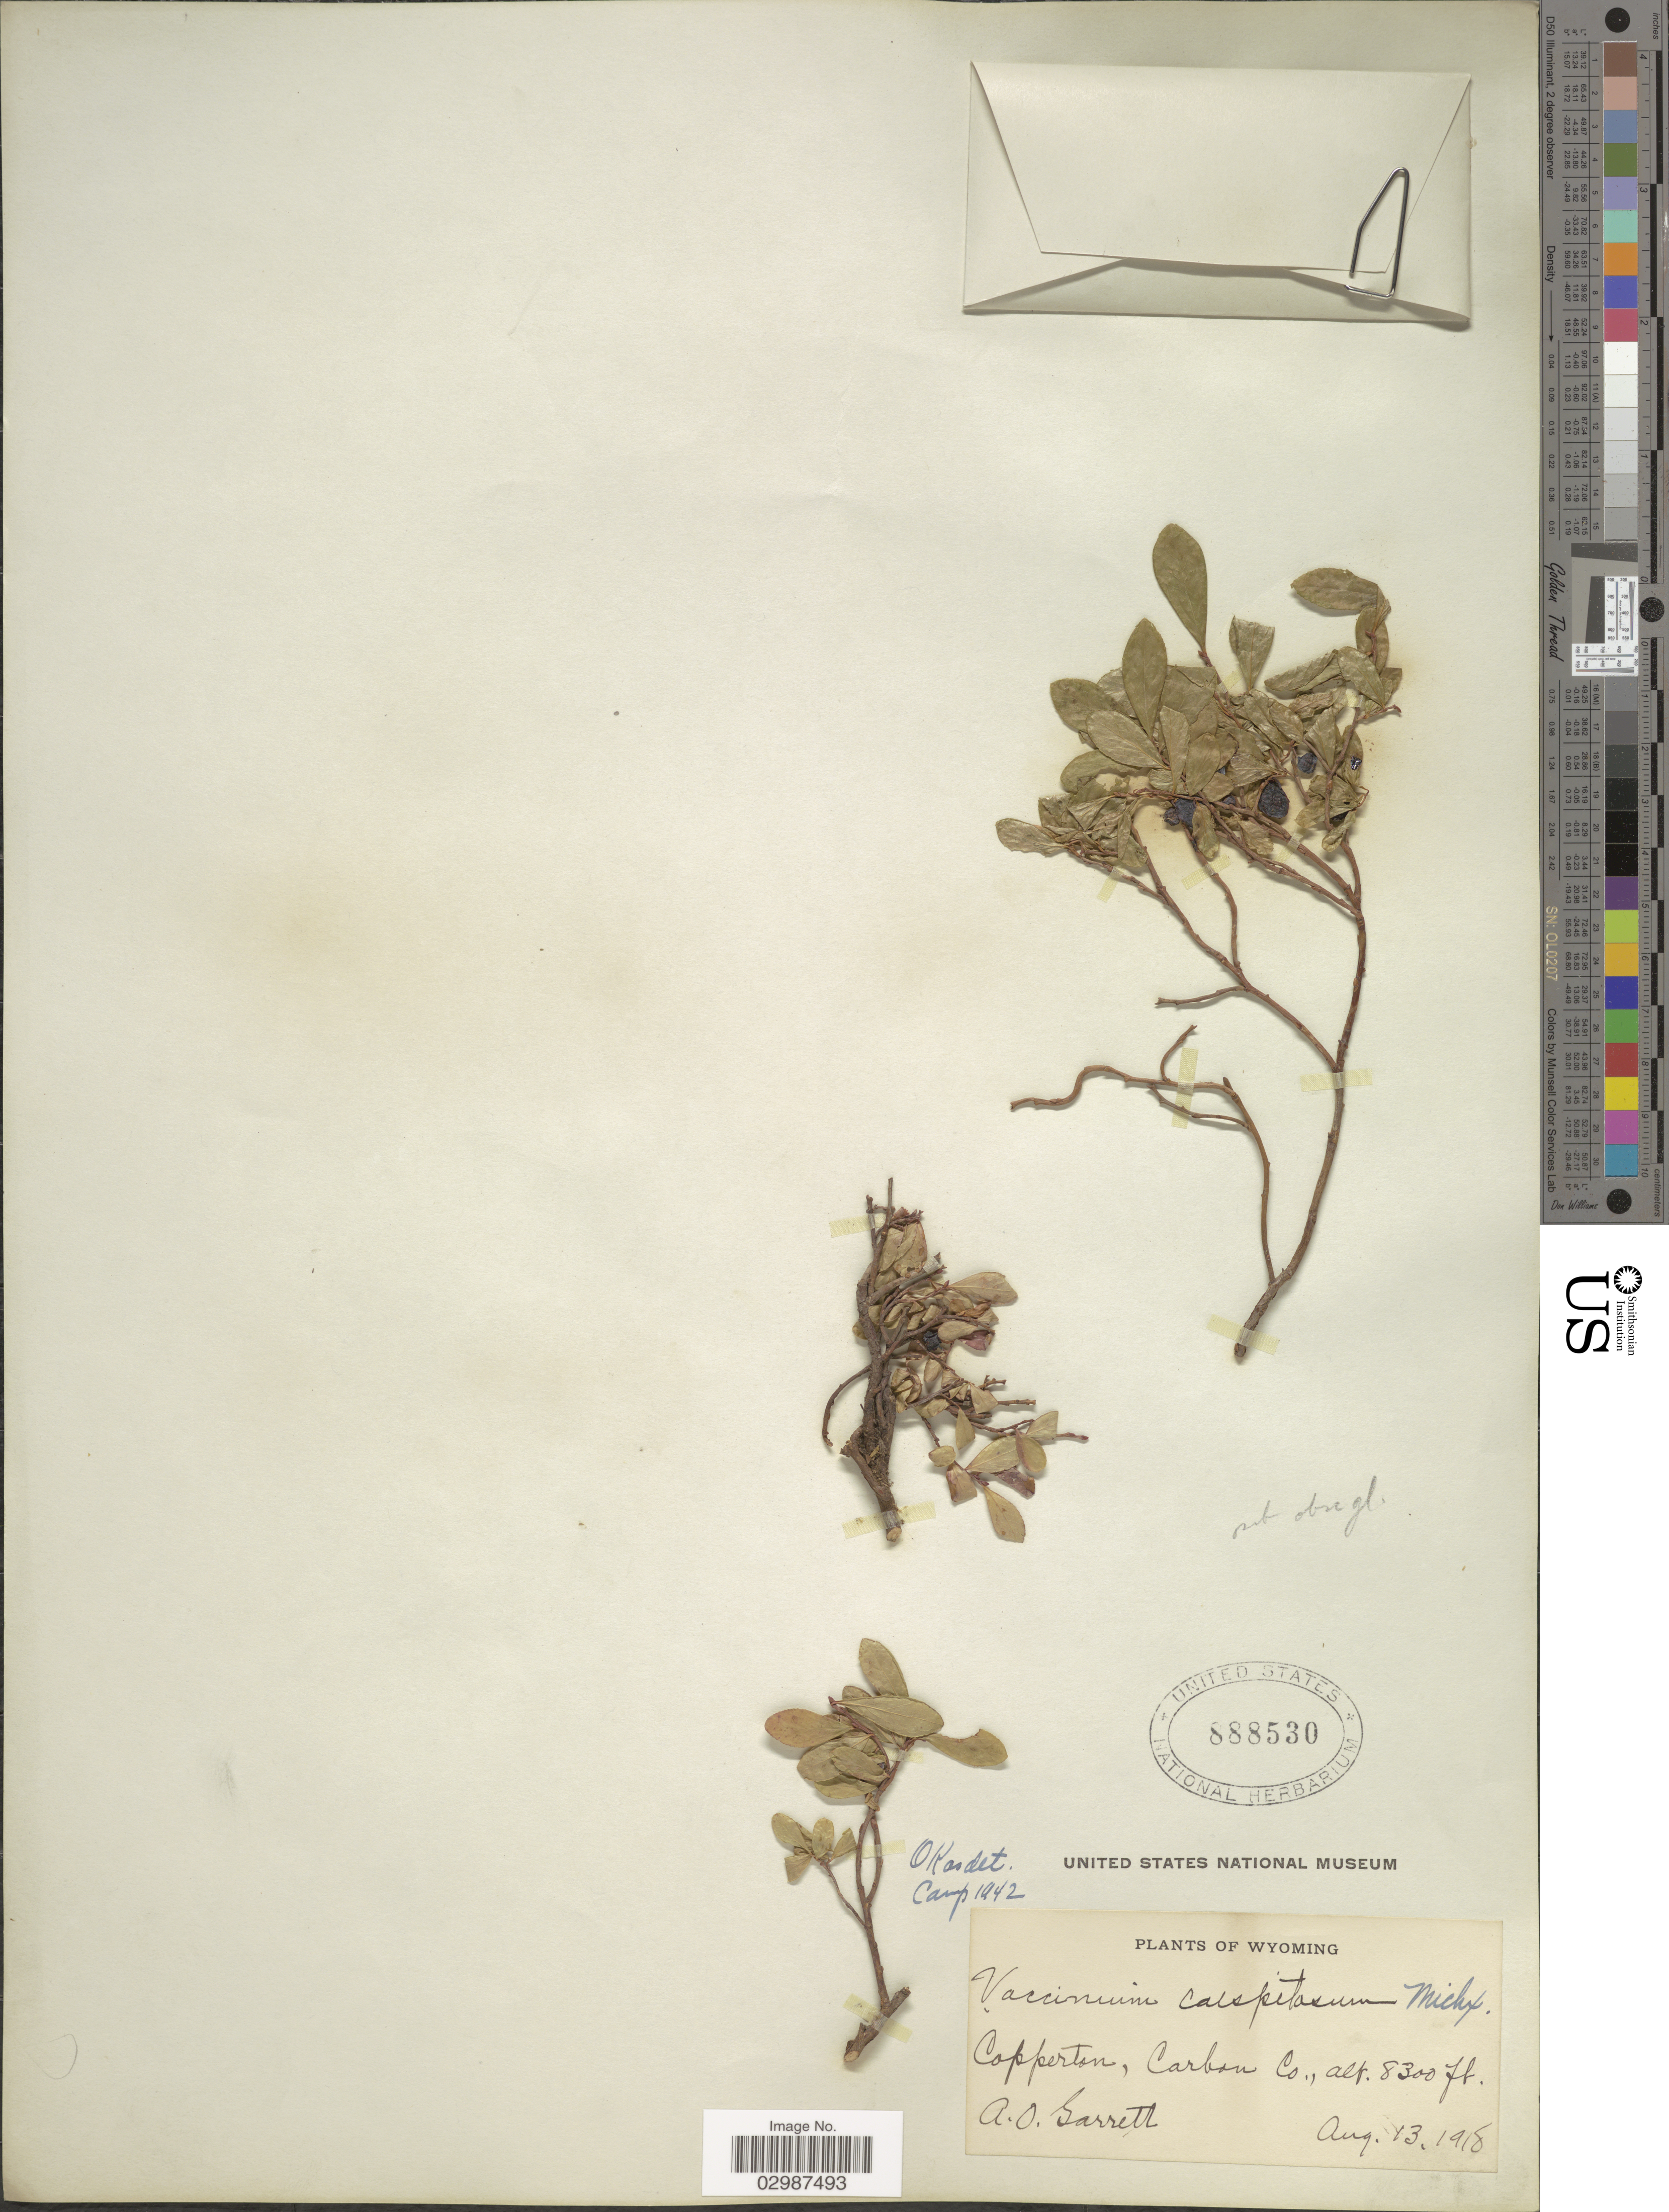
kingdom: Plantae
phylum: Tracheophyta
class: Magnoliopsida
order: Ericales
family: Ericaceae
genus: Vaccinium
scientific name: Vaccinium caespitosum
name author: Michx.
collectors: A. O. Garrett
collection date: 1918-08-13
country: United States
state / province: Wyoming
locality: Copperton, Carbon Co.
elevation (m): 2530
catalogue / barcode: US 888530